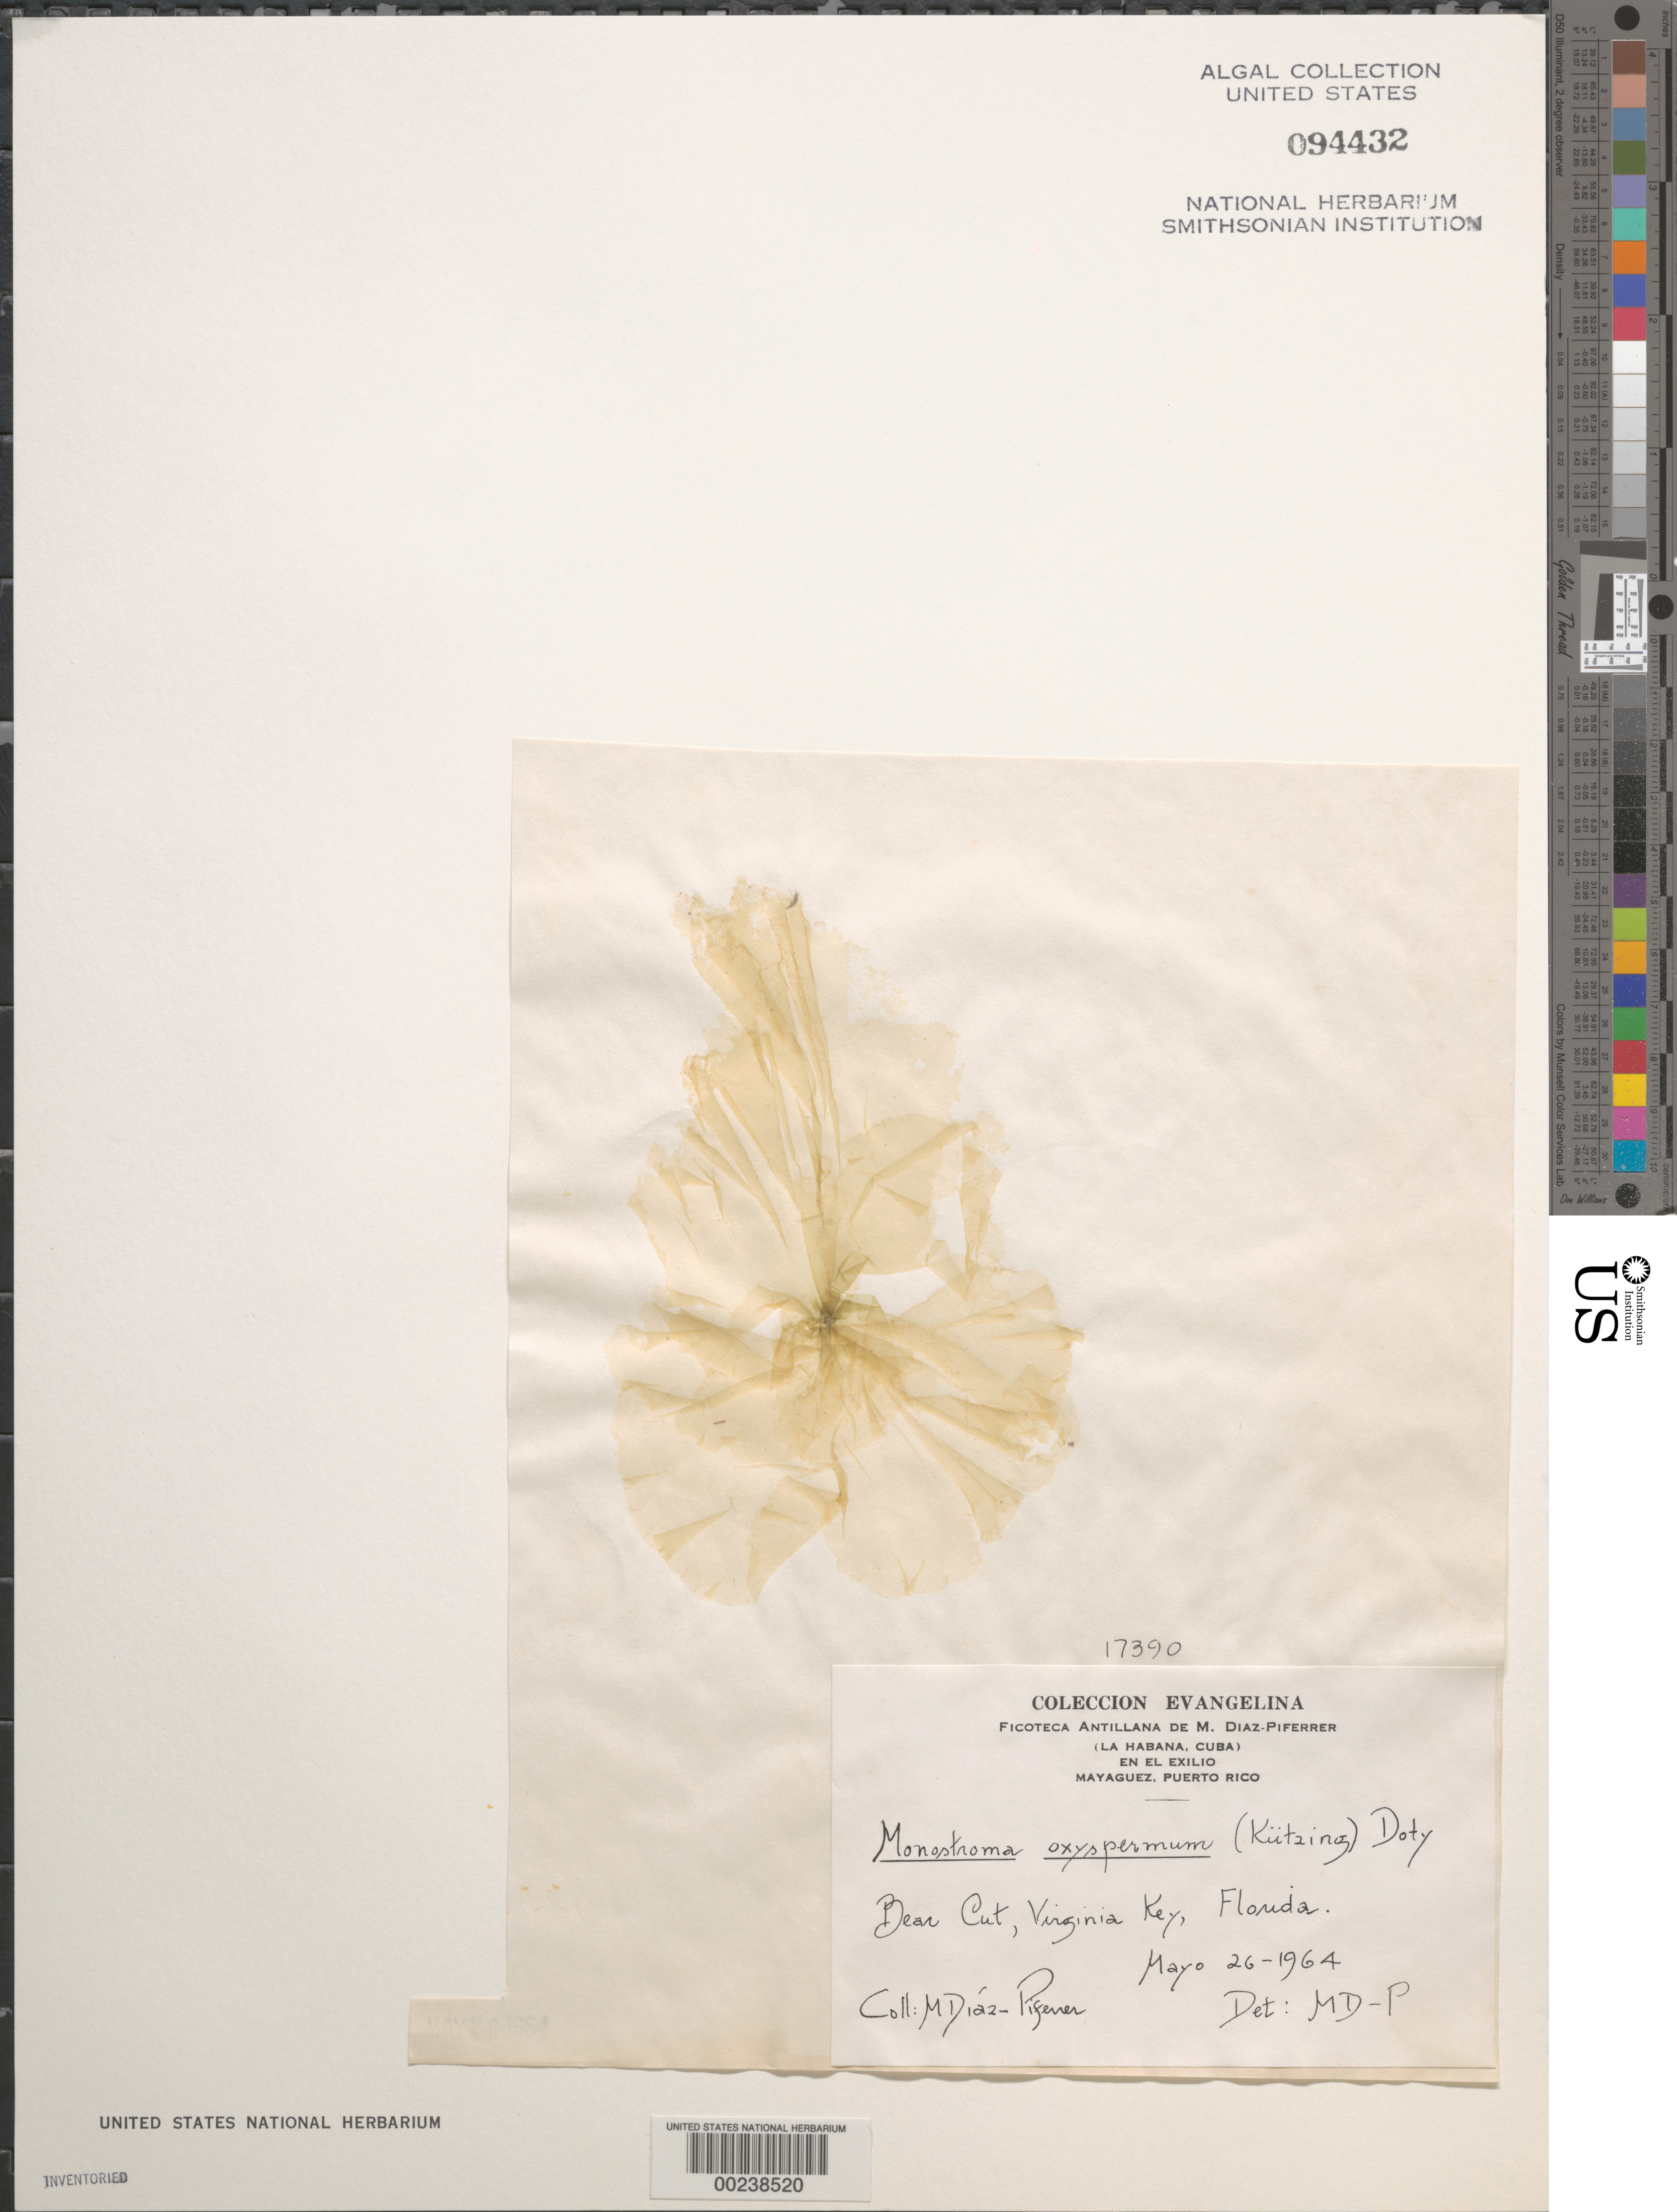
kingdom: Plantae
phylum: Chlorophyta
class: Ulvophyceae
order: Ulvales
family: Gayraliaceae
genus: Gayralia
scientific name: Gayralia oxysperma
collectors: M. Diaz-Piferrer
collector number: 17390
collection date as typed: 26 May 1964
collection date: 1964-05-26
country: United States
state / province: Florida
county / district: Miami-Dade County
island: Virginia Key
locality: Bear Cut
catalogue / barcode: US 94432